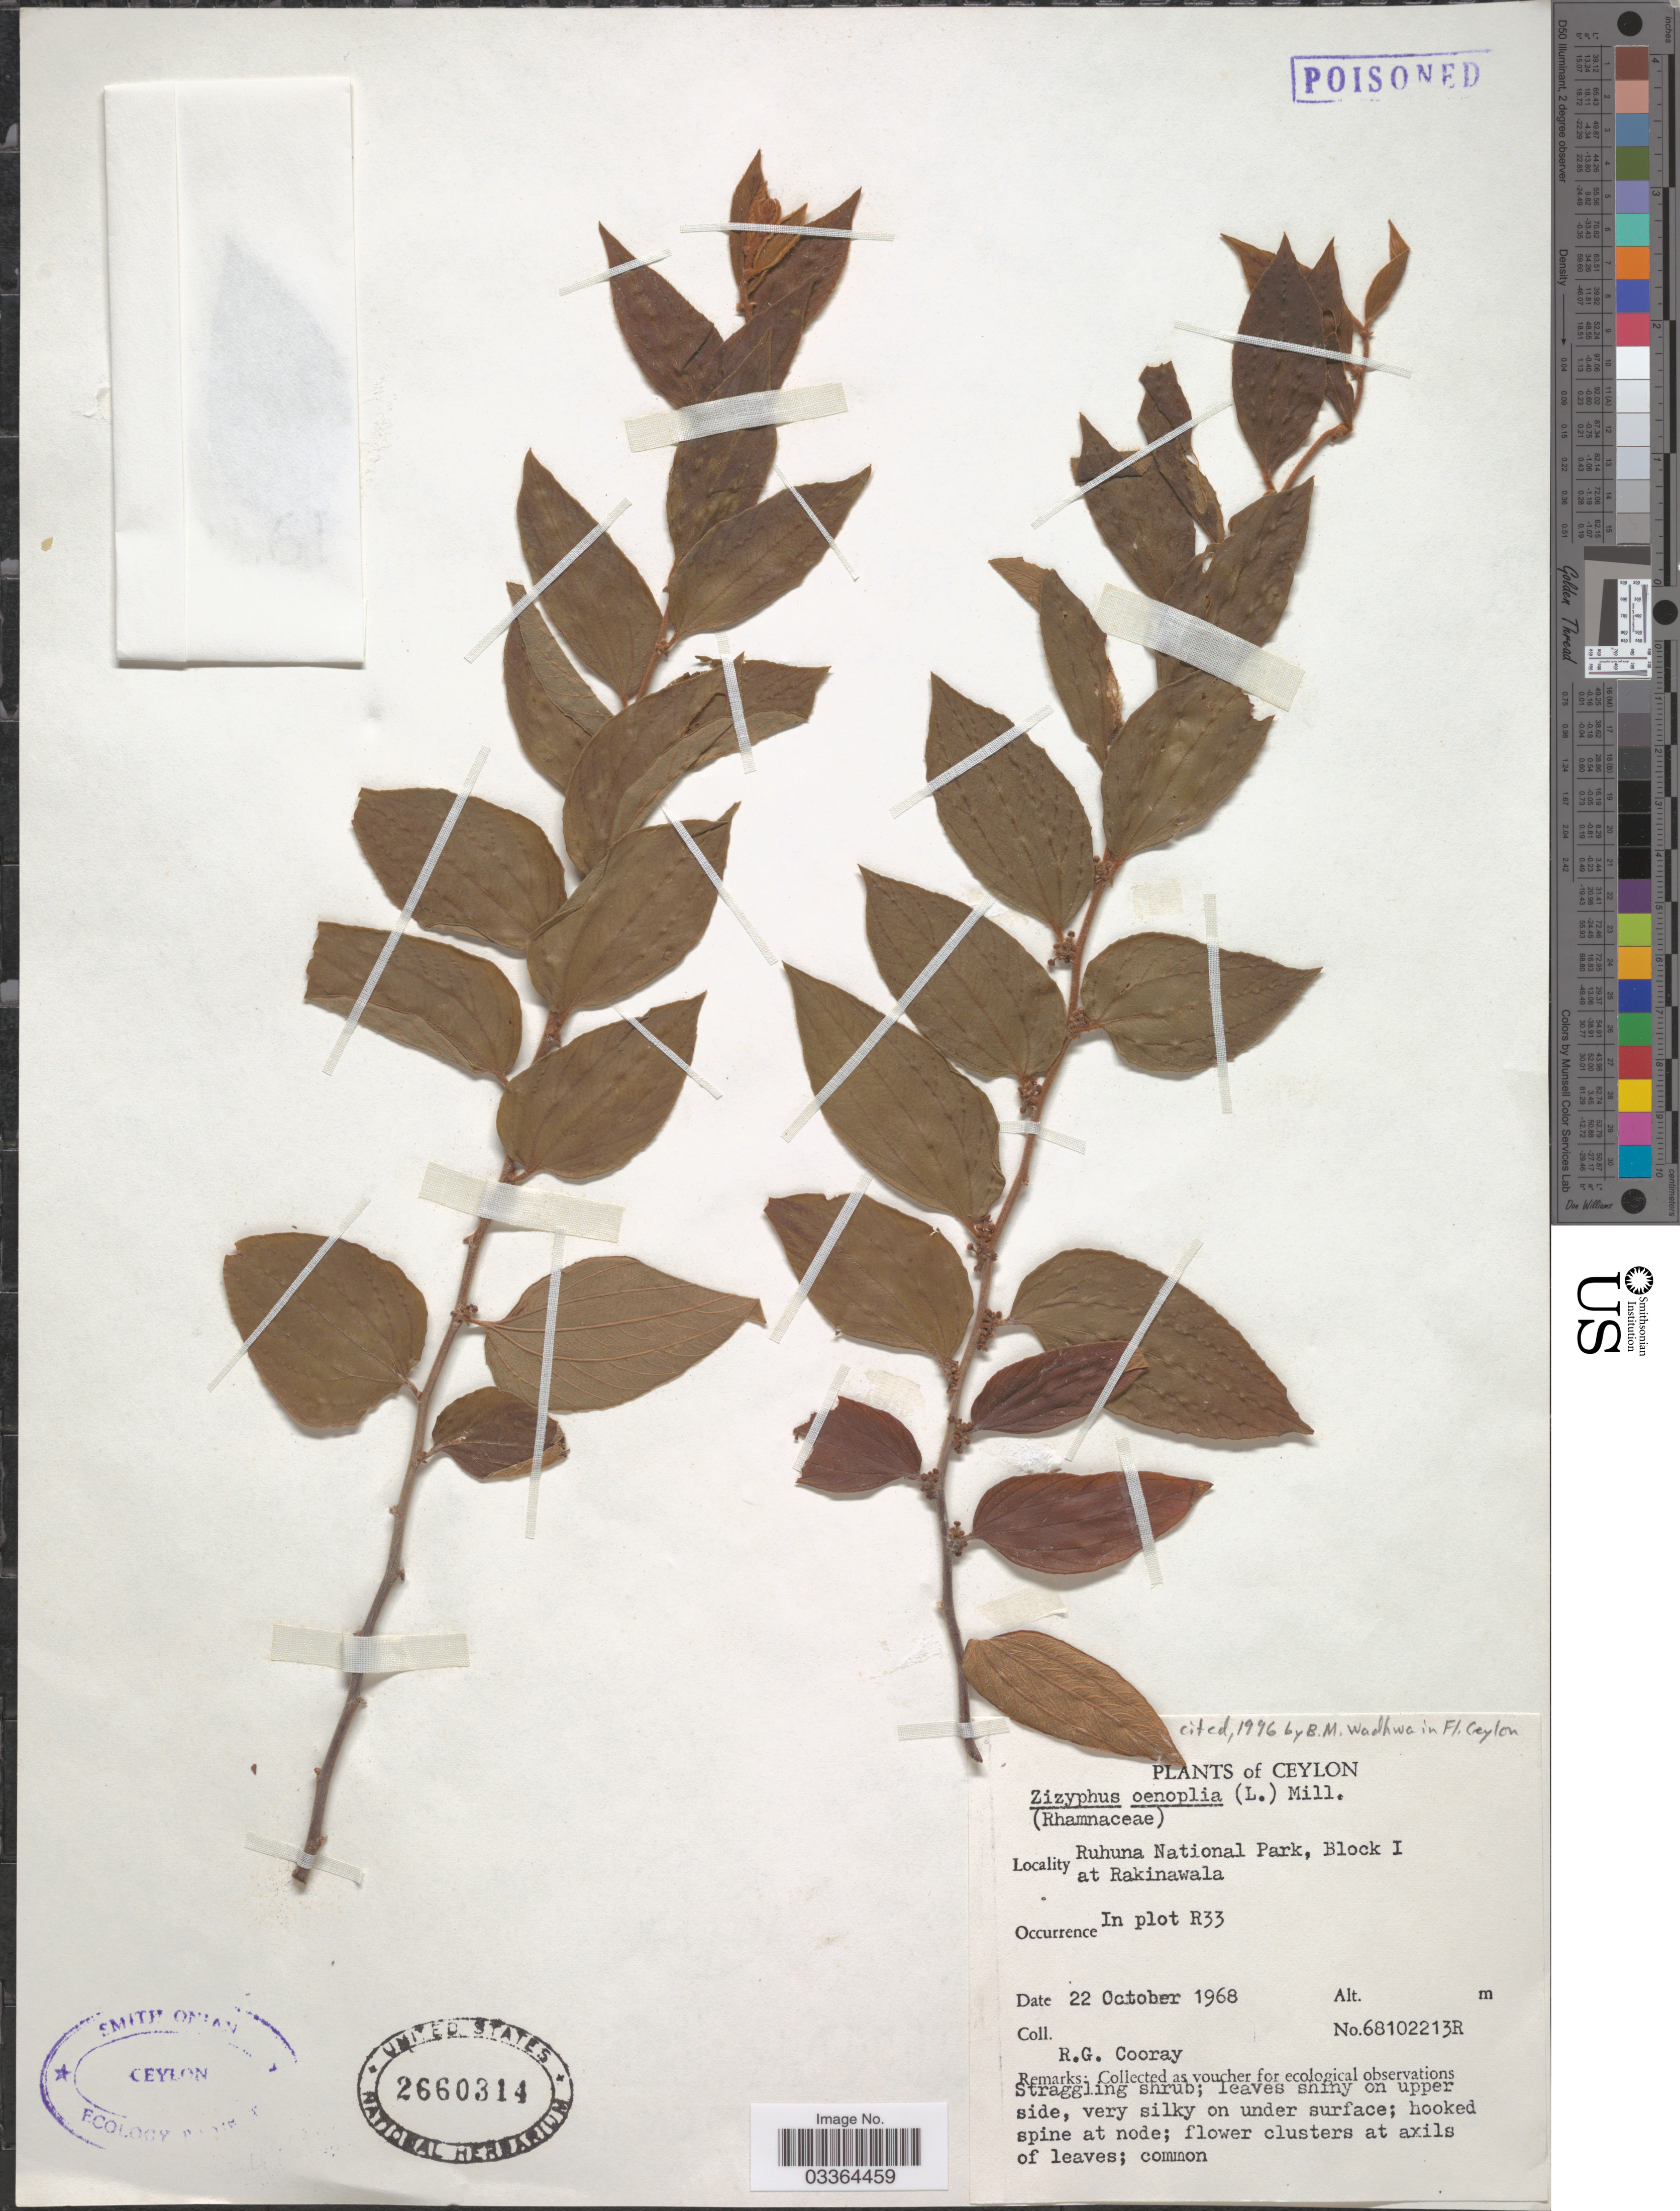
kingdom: Plantae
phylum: Tracheophyta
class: Magnoliopsida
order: Rosales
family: Rhamnaceae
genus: Ziziphus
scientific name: Ziziphus oenopolia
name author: (L.) Mill.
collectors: R. Cooray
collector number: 68102213R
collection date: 1968-10-22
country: Sri Lanka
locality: Ceylon. Ruhuna National Park, Block I, at Rakinawala.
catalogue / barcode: US 2660314